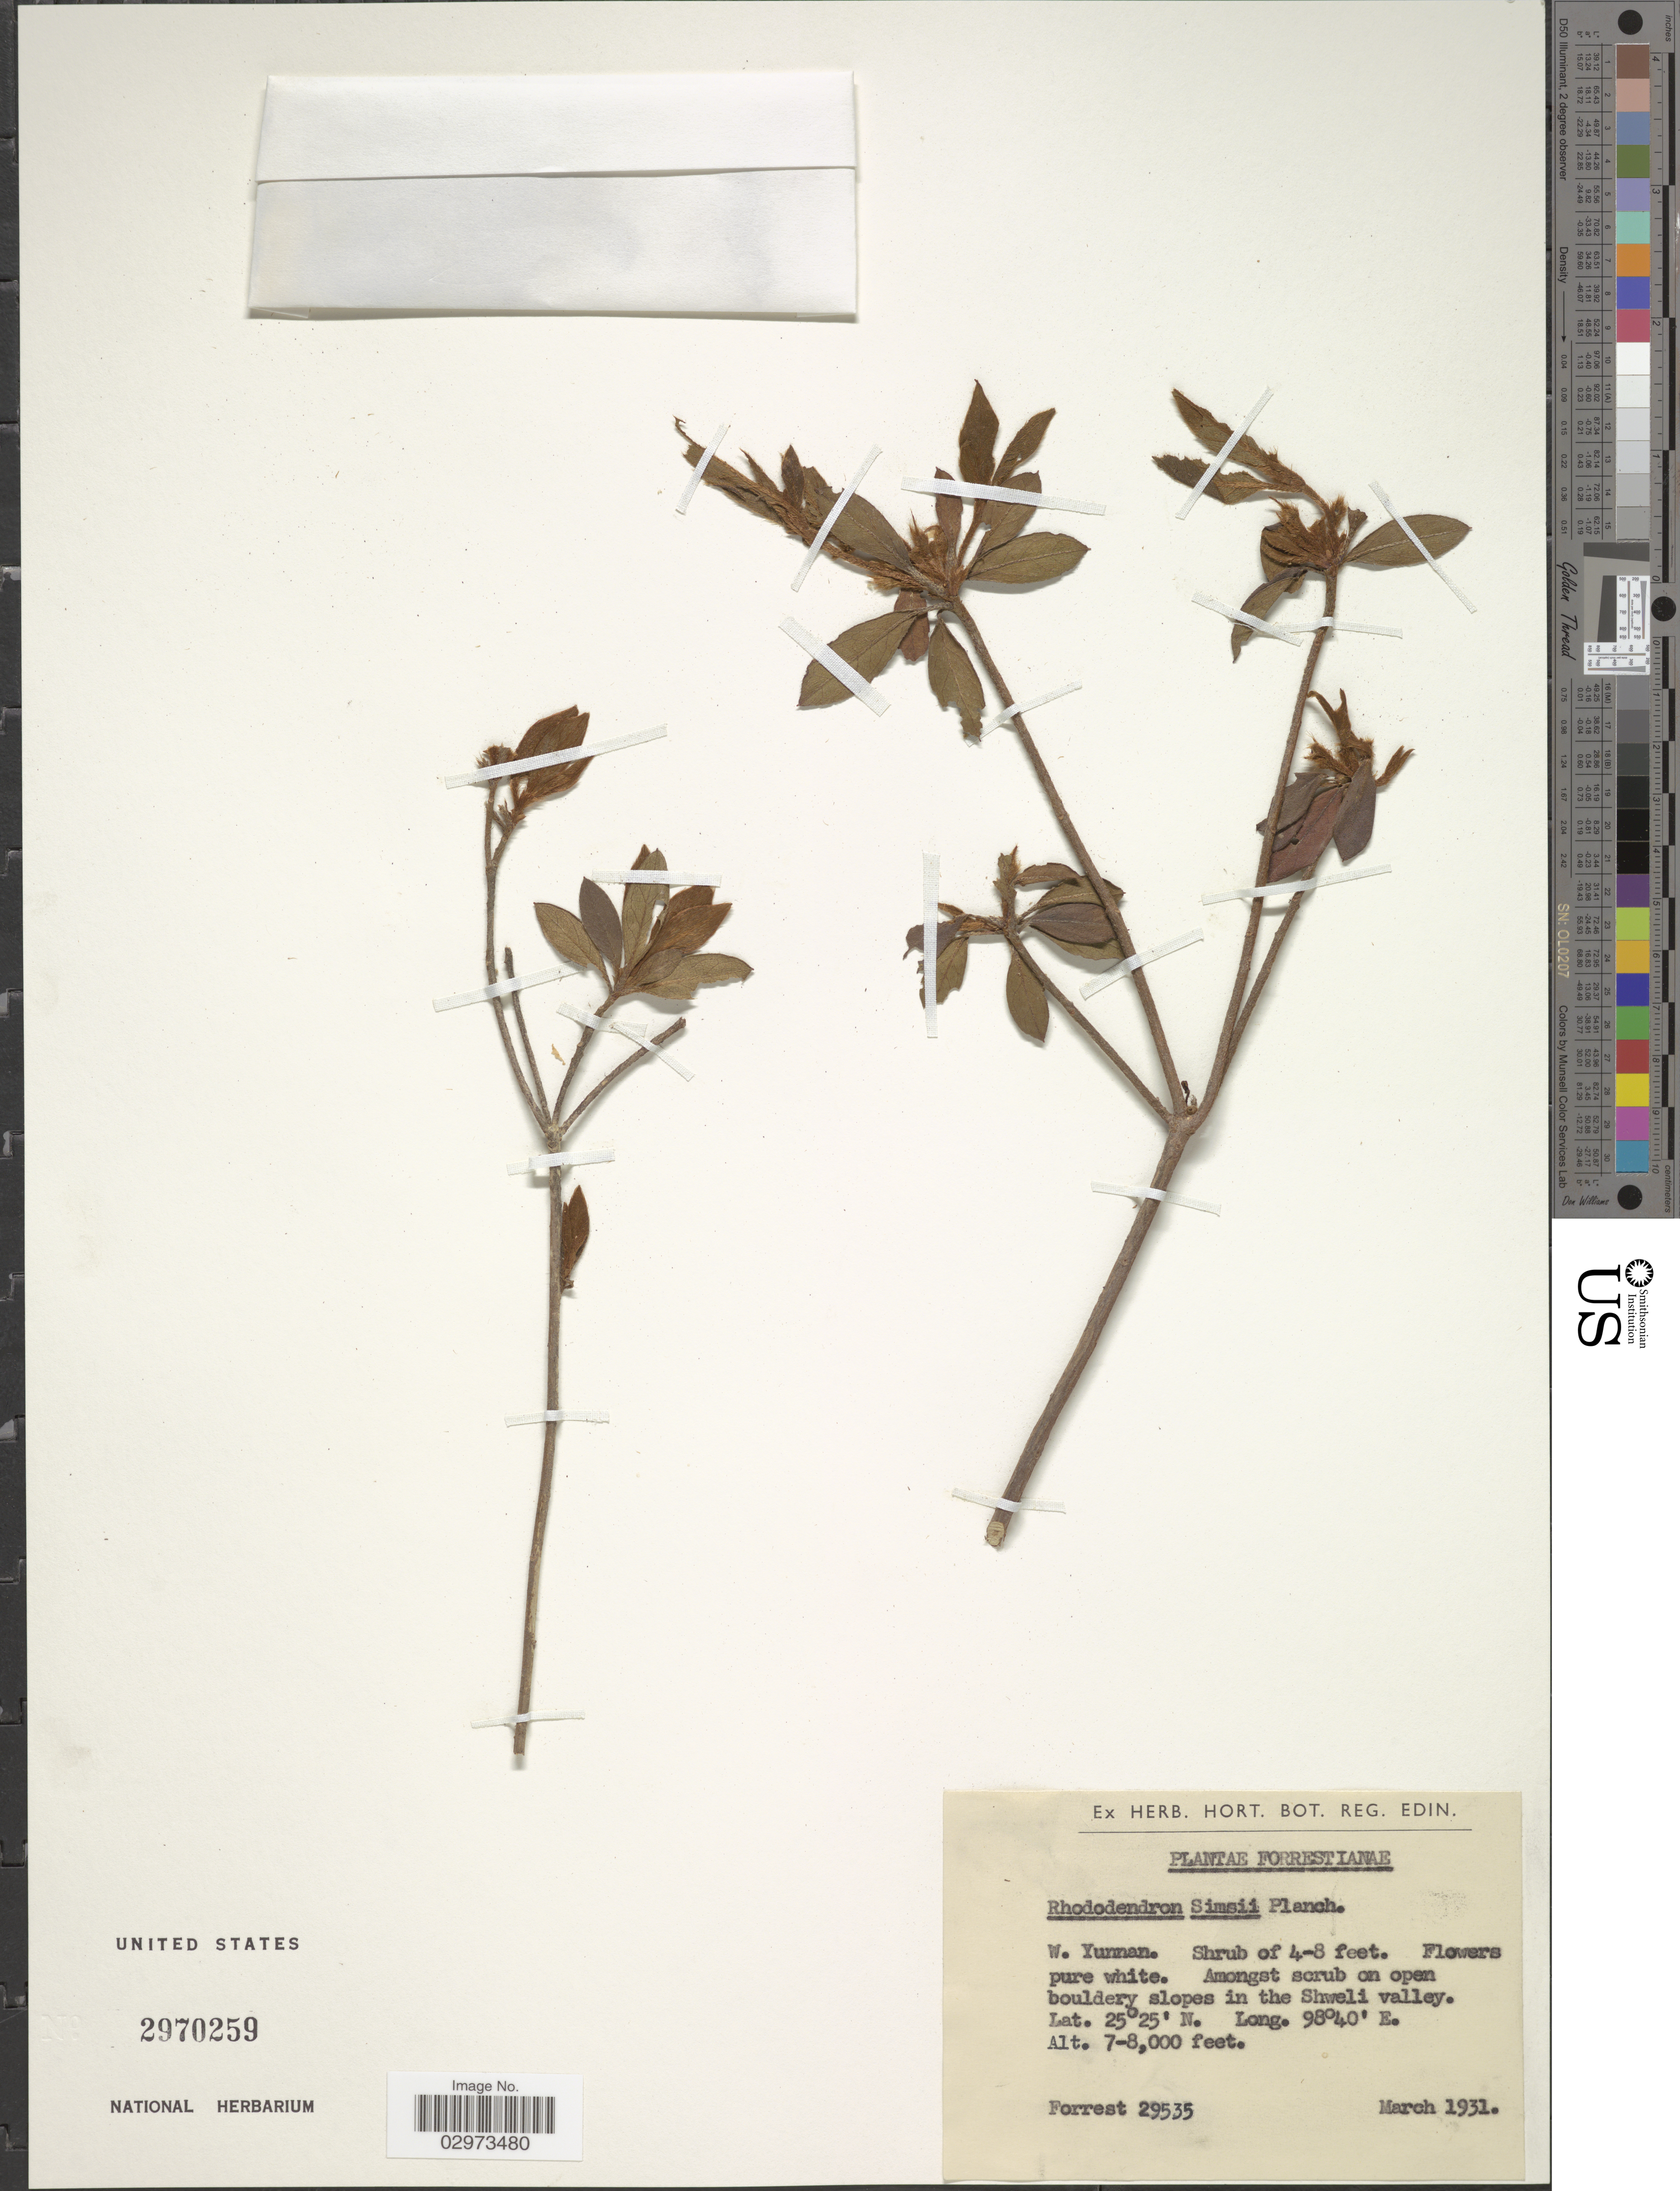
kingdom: Plantae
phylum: Tracheophyta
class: Magnoliopsida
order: Ericales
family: Ericaceae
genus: Rhododendron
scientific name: Rhododendron simsii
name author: Planch.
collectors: -. Forrest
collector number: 29535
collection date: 1931-03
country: China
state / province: Yunnan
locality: W. Yunnan. Amongst scrub on open bouldery slopes in the Shweli valley.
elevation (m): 2134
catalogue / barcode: US 2970259